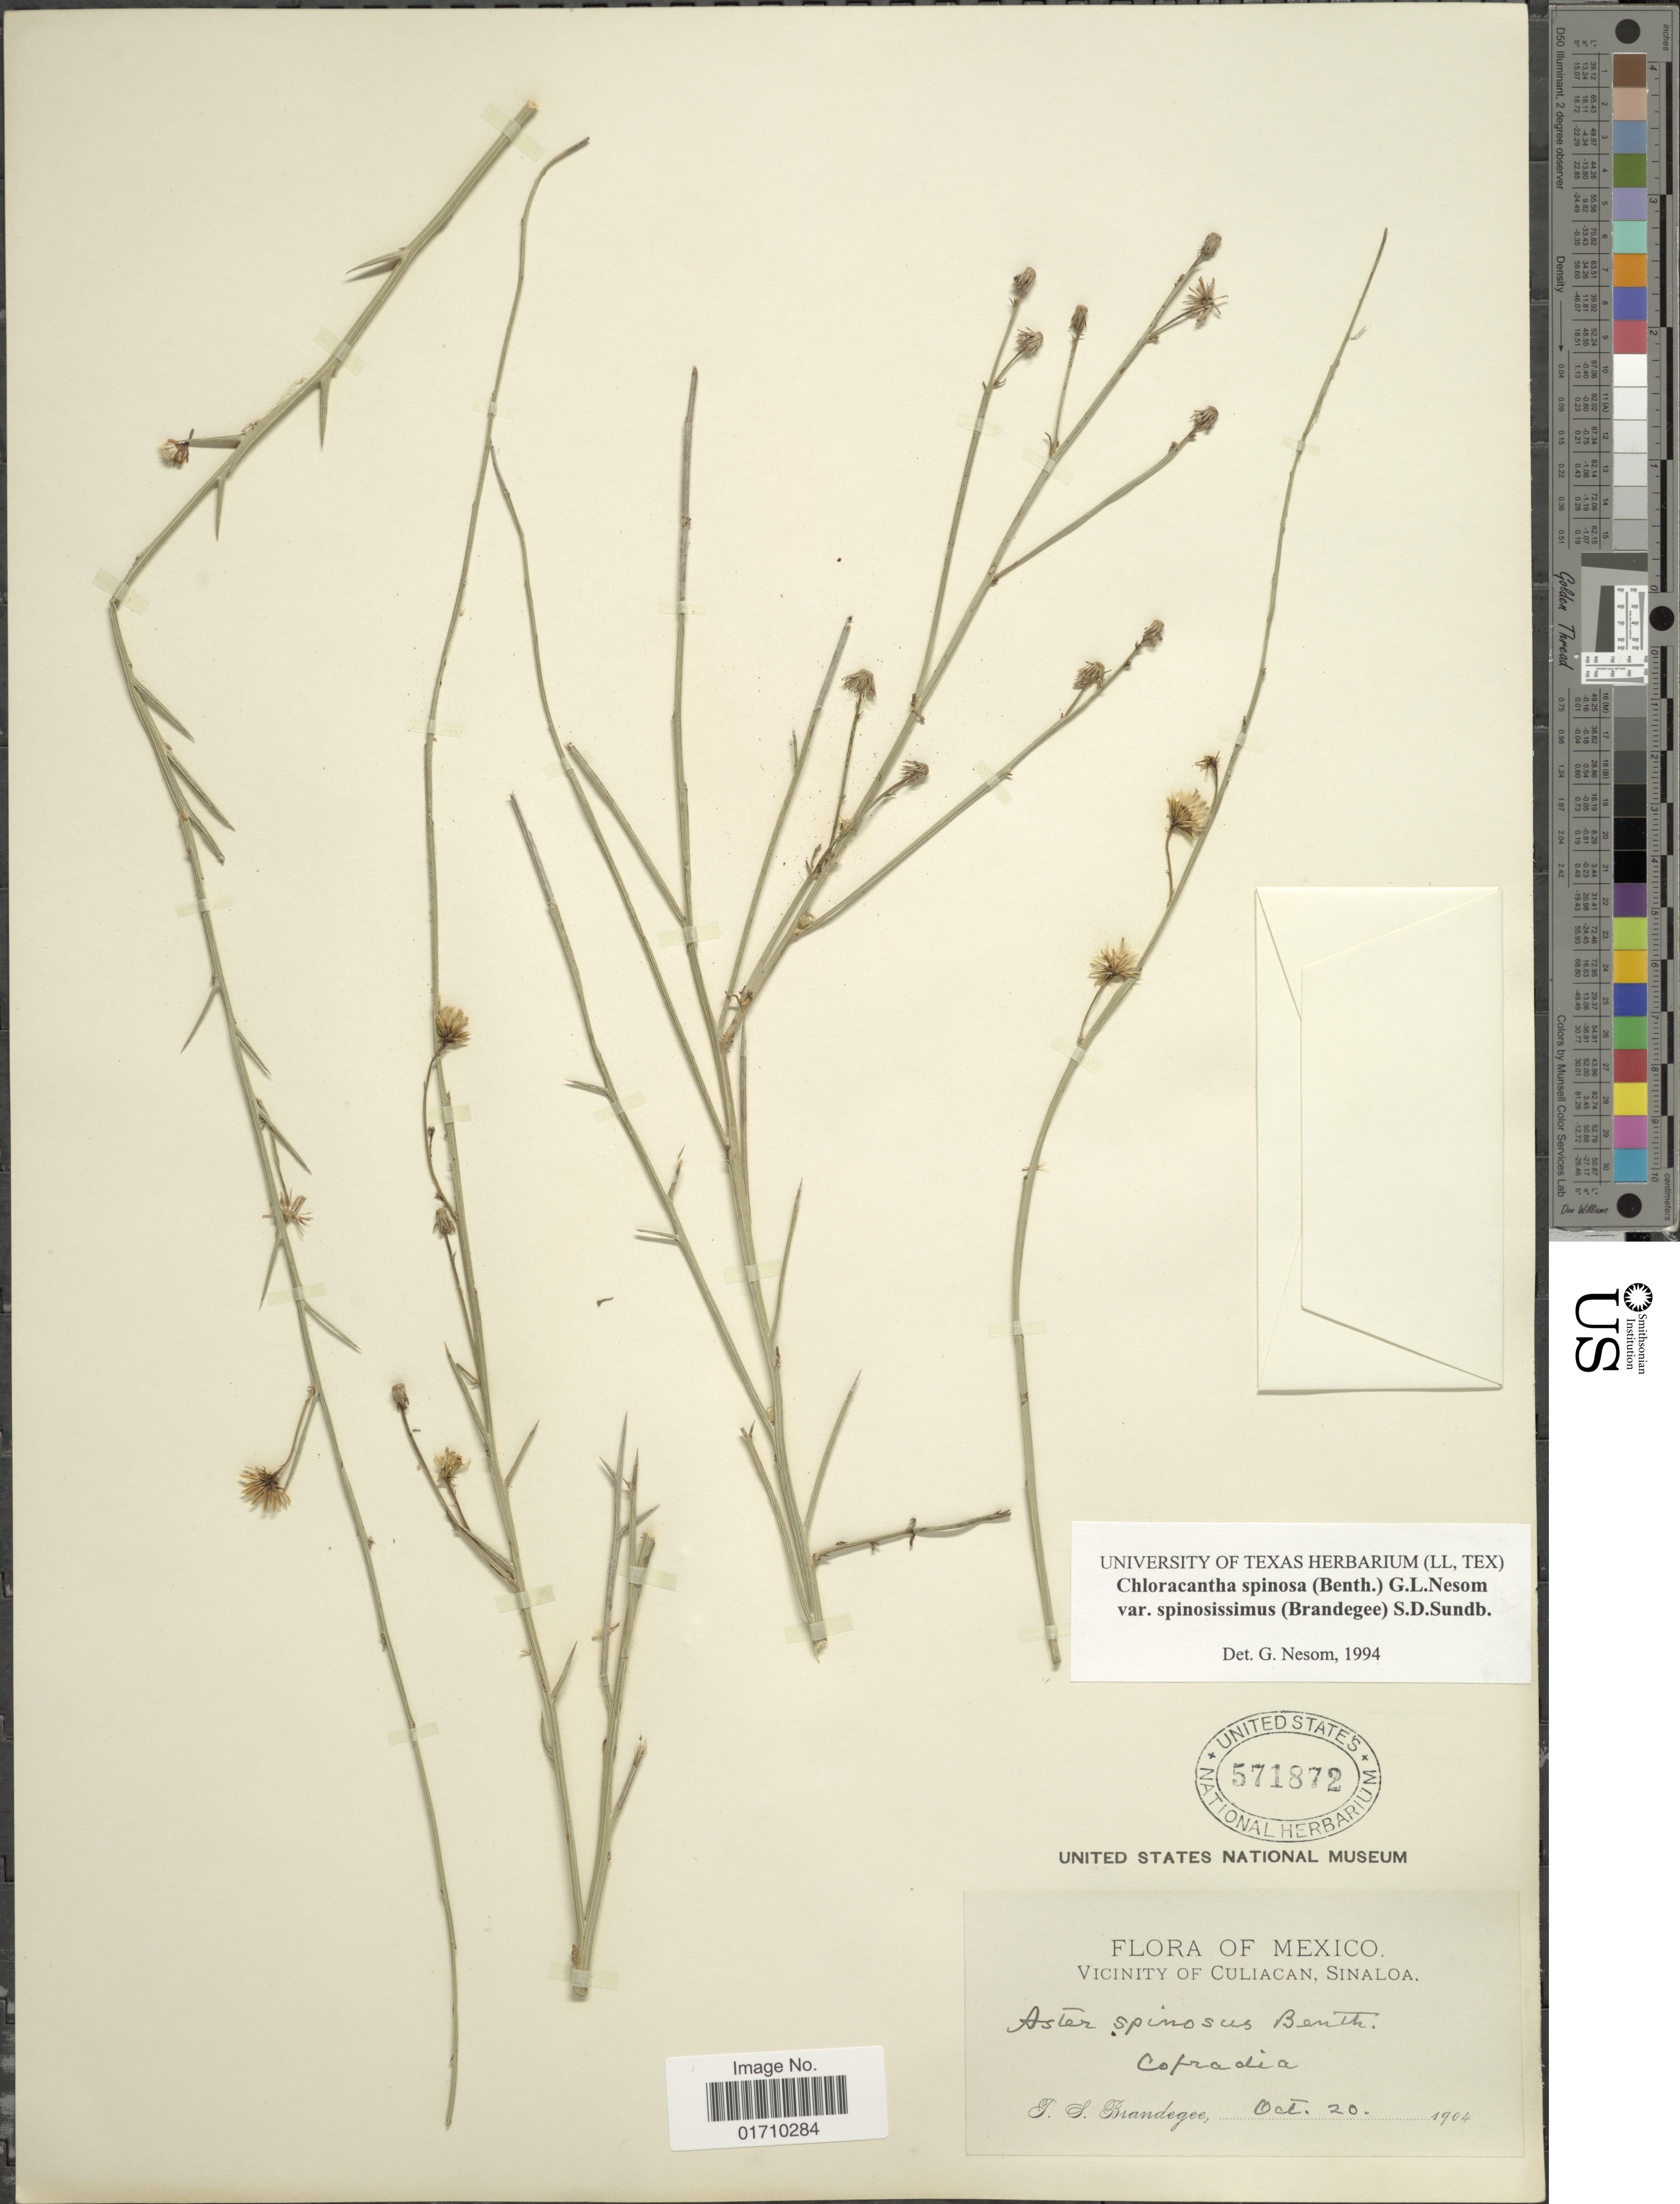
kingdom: Plantae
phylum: Tracheophyta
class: Magnoliopsida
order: Asterales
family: Asteraceae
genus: Chloracantha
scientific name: Chloracantha spinosa var. spinosissima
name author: (Brandegee) S.D. Sundb.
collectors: T. S. Brandegee (herbarium)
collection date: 1904-10-20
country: Mexico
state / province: Sinaloa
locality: Vicinity of Culiacan, Cotradia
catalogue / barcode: US 571872